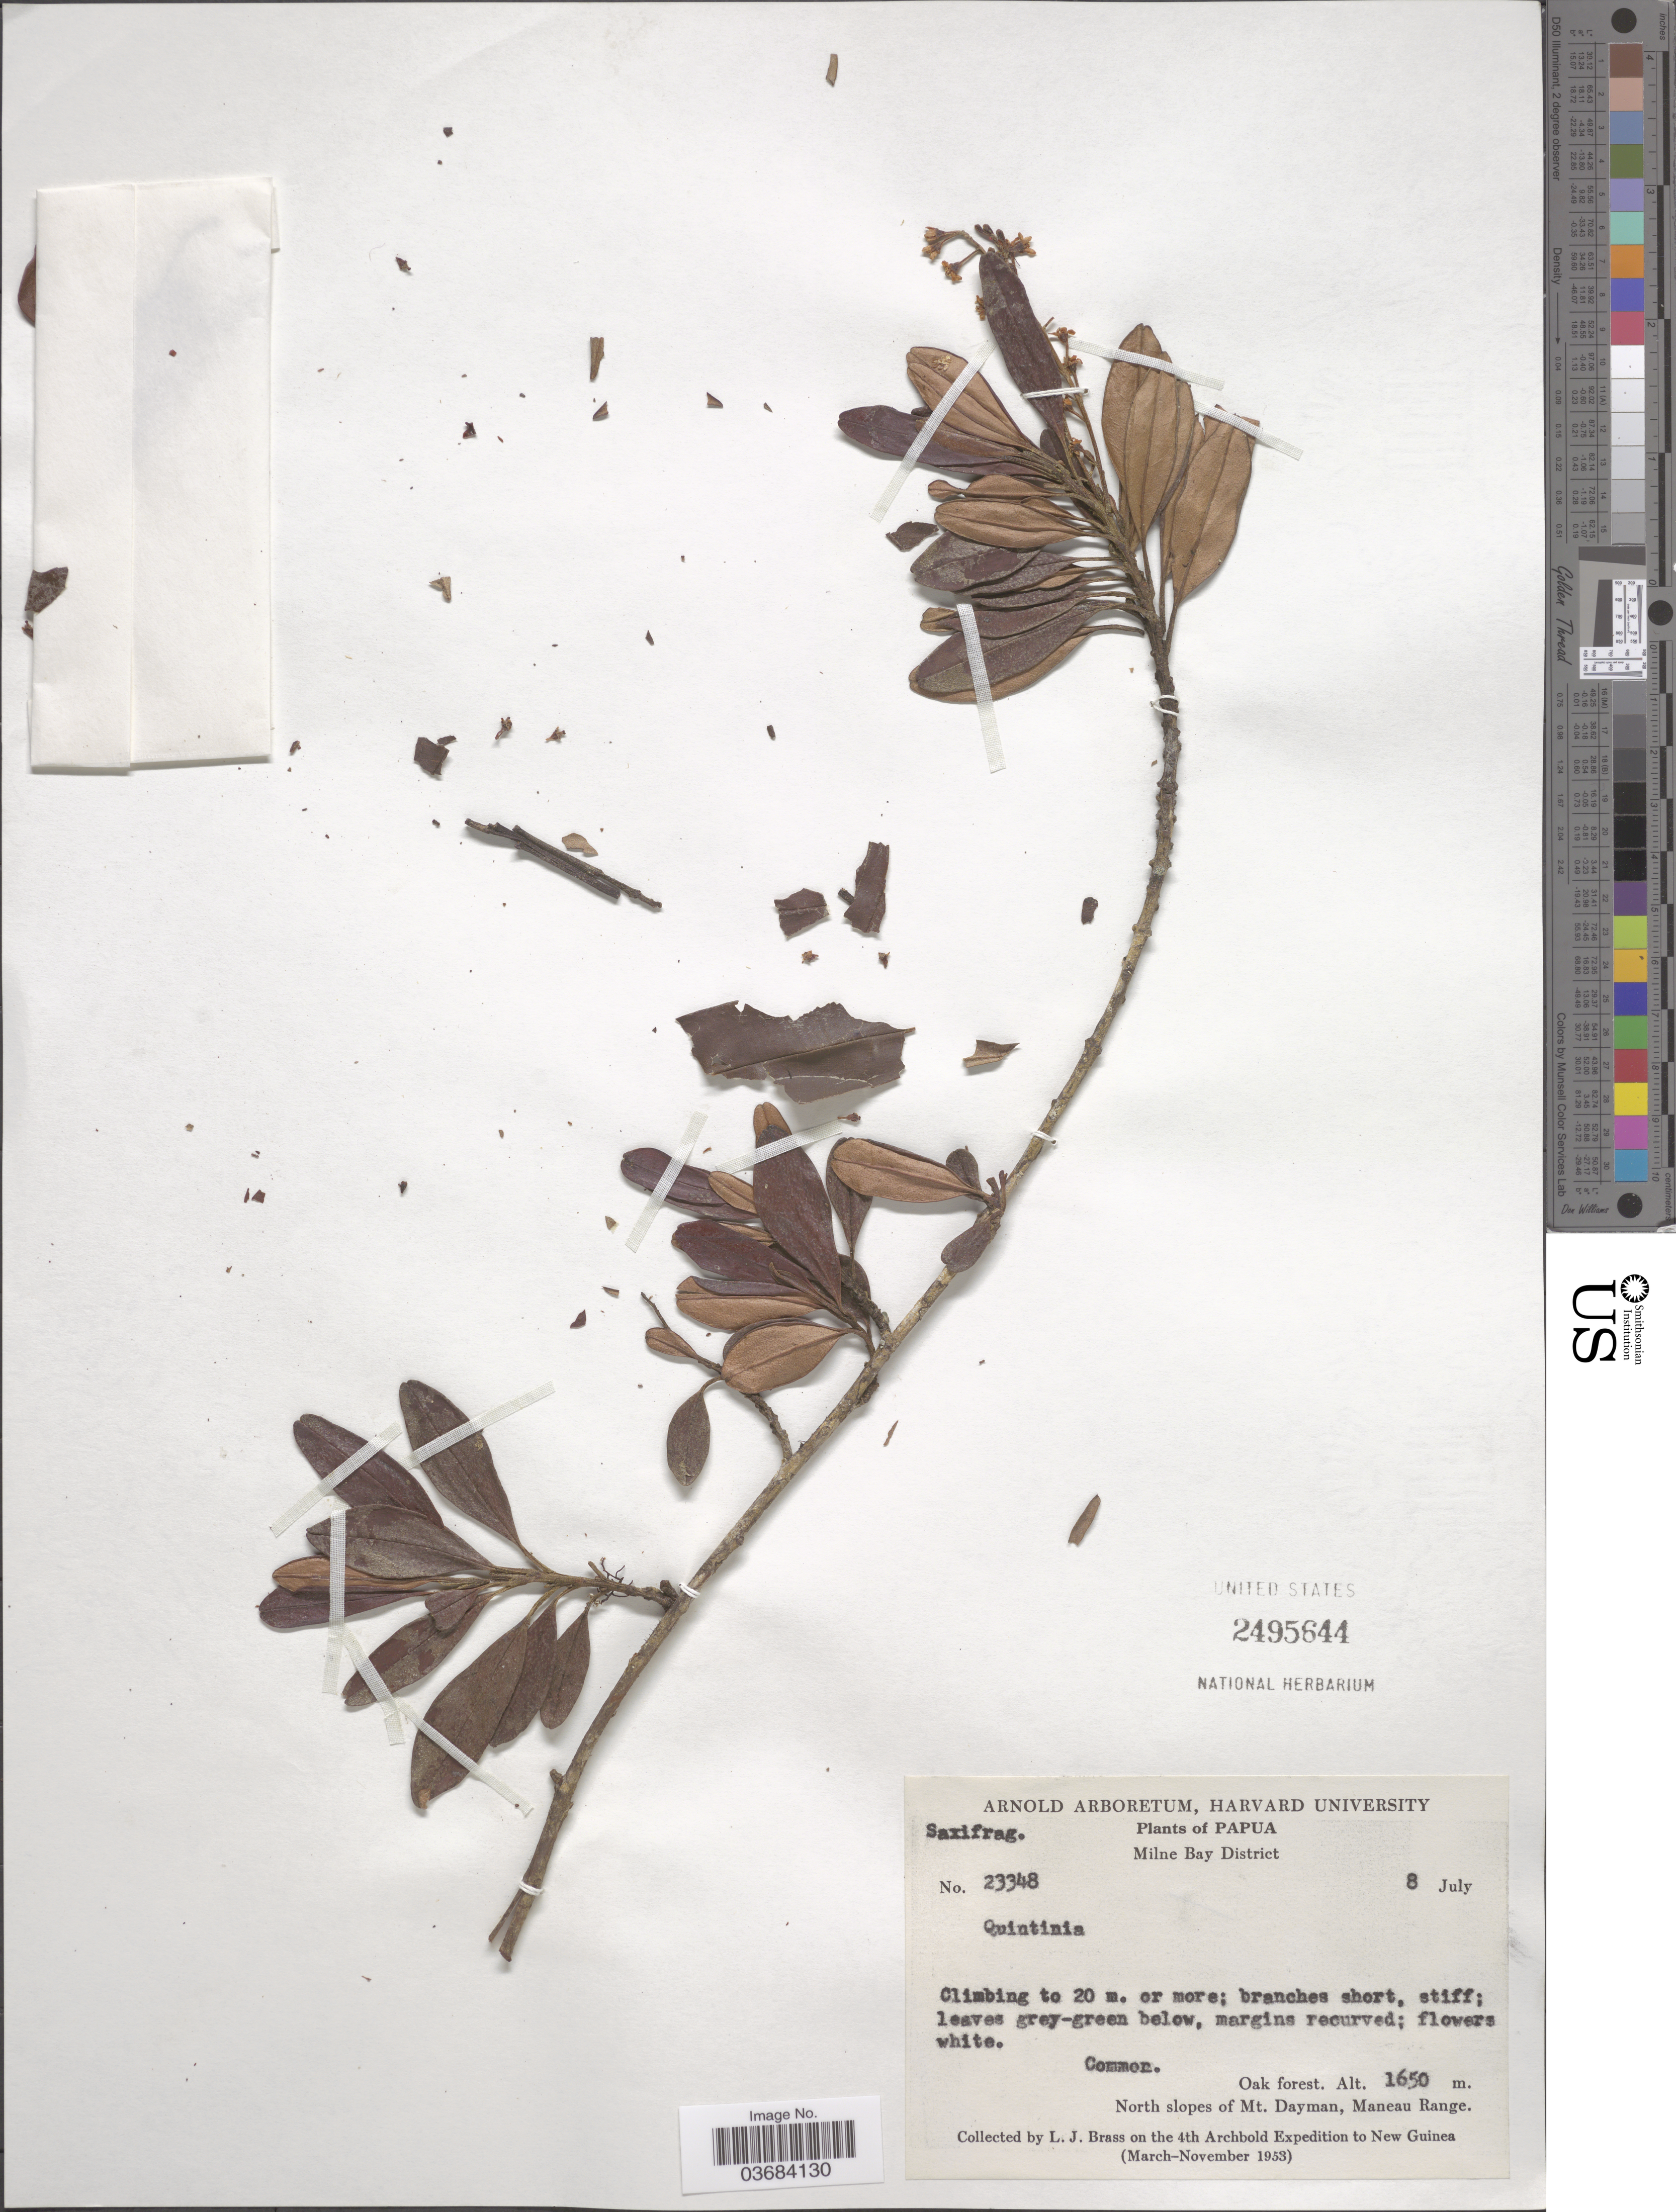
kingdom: Plantae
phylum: Tracheophyta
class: Magnoliopsida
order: Paracryphiales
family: Paracryphiaceae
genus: Quintinia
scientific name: Quintinia sp.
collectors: L. J. Brass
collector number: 23348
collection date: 1953-07-08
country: Papua New Guinea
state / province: Milne Bay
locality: Papua. Milne Bay District. North slopes of Mt. Dayman, Maneau Range. The 4th Archbold Expedition to New Guinea (March-November 1953).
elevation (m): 1650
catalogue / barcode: US 2495644